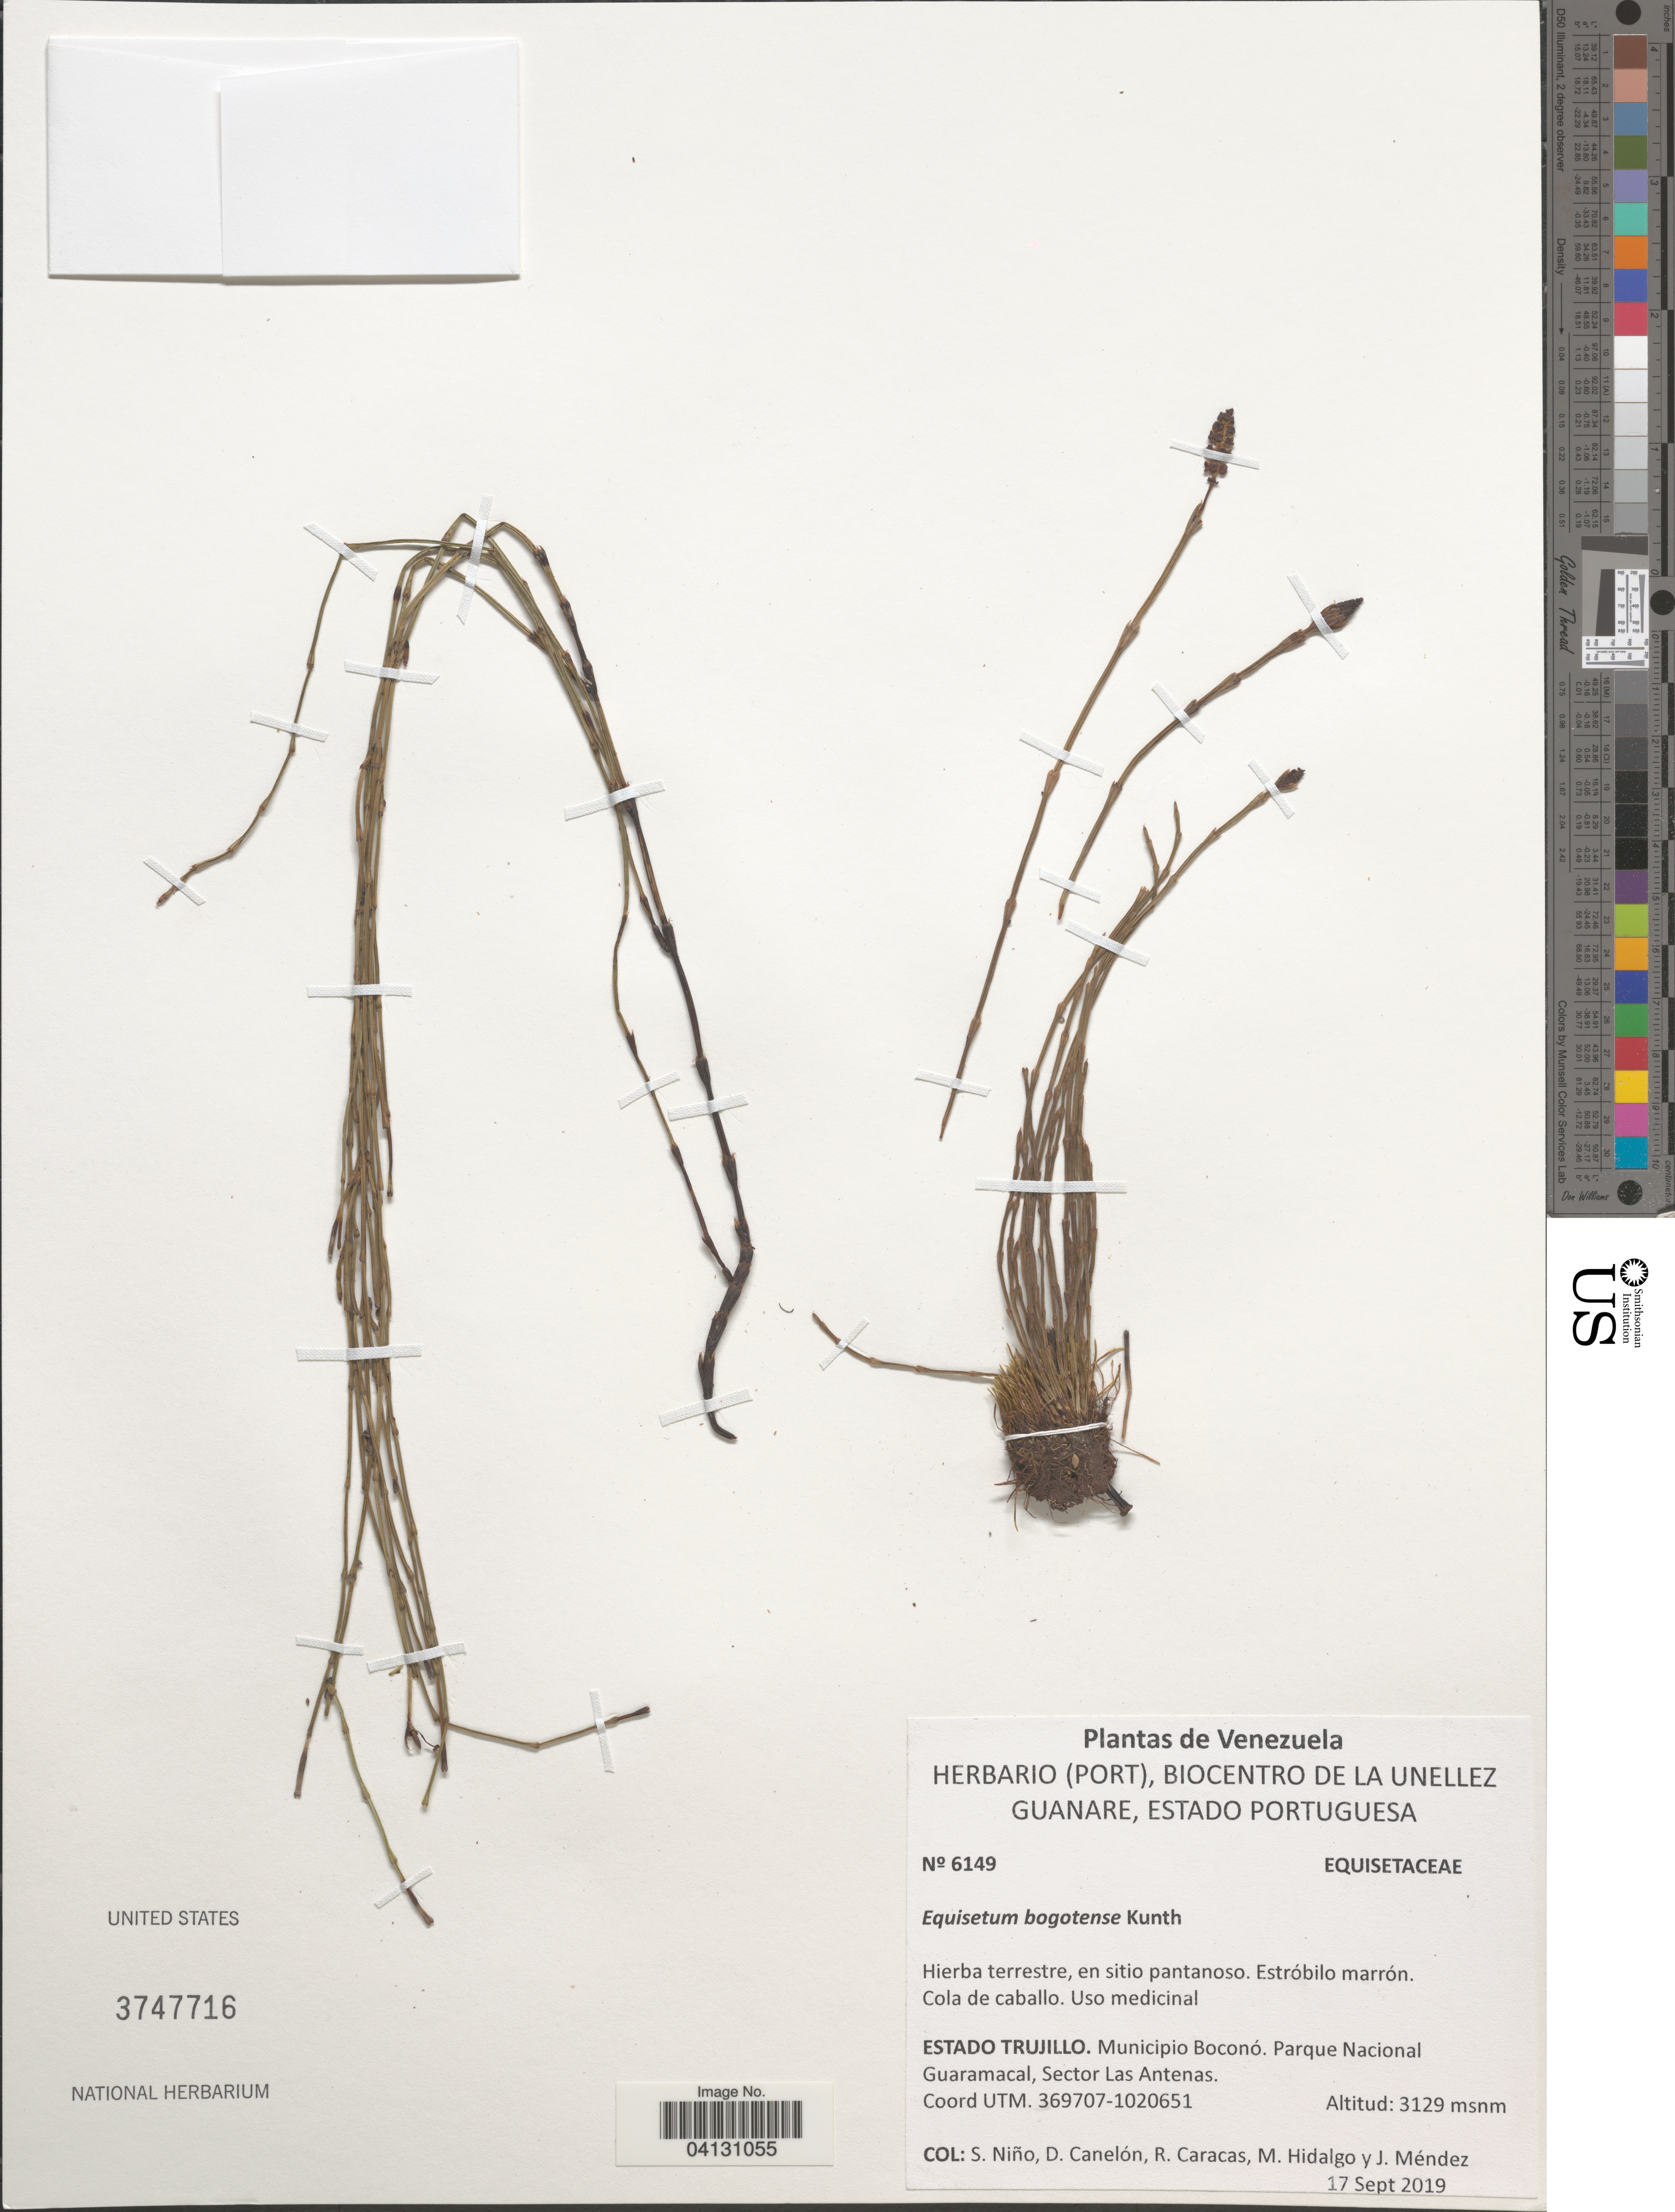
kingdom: Plantae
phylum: Tracheophyta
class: Polypodiopsida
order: Equisetales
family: Equisetaceae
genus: Equisetum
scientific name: Equisetum bogotense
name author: Kunth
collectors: S. M. Niño, D. Canelón, R. Caracas, M. Hidalgo & J. Mendez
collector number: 6149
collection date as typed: Transcribed d/m/y: 17/9/2019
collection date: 2019-09-17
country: Venezuela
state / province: Trujillo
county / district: Boconó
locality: Parque Nacional Guaramacal, Sector Las Antenas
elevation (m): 3129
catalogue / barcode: US 3747716